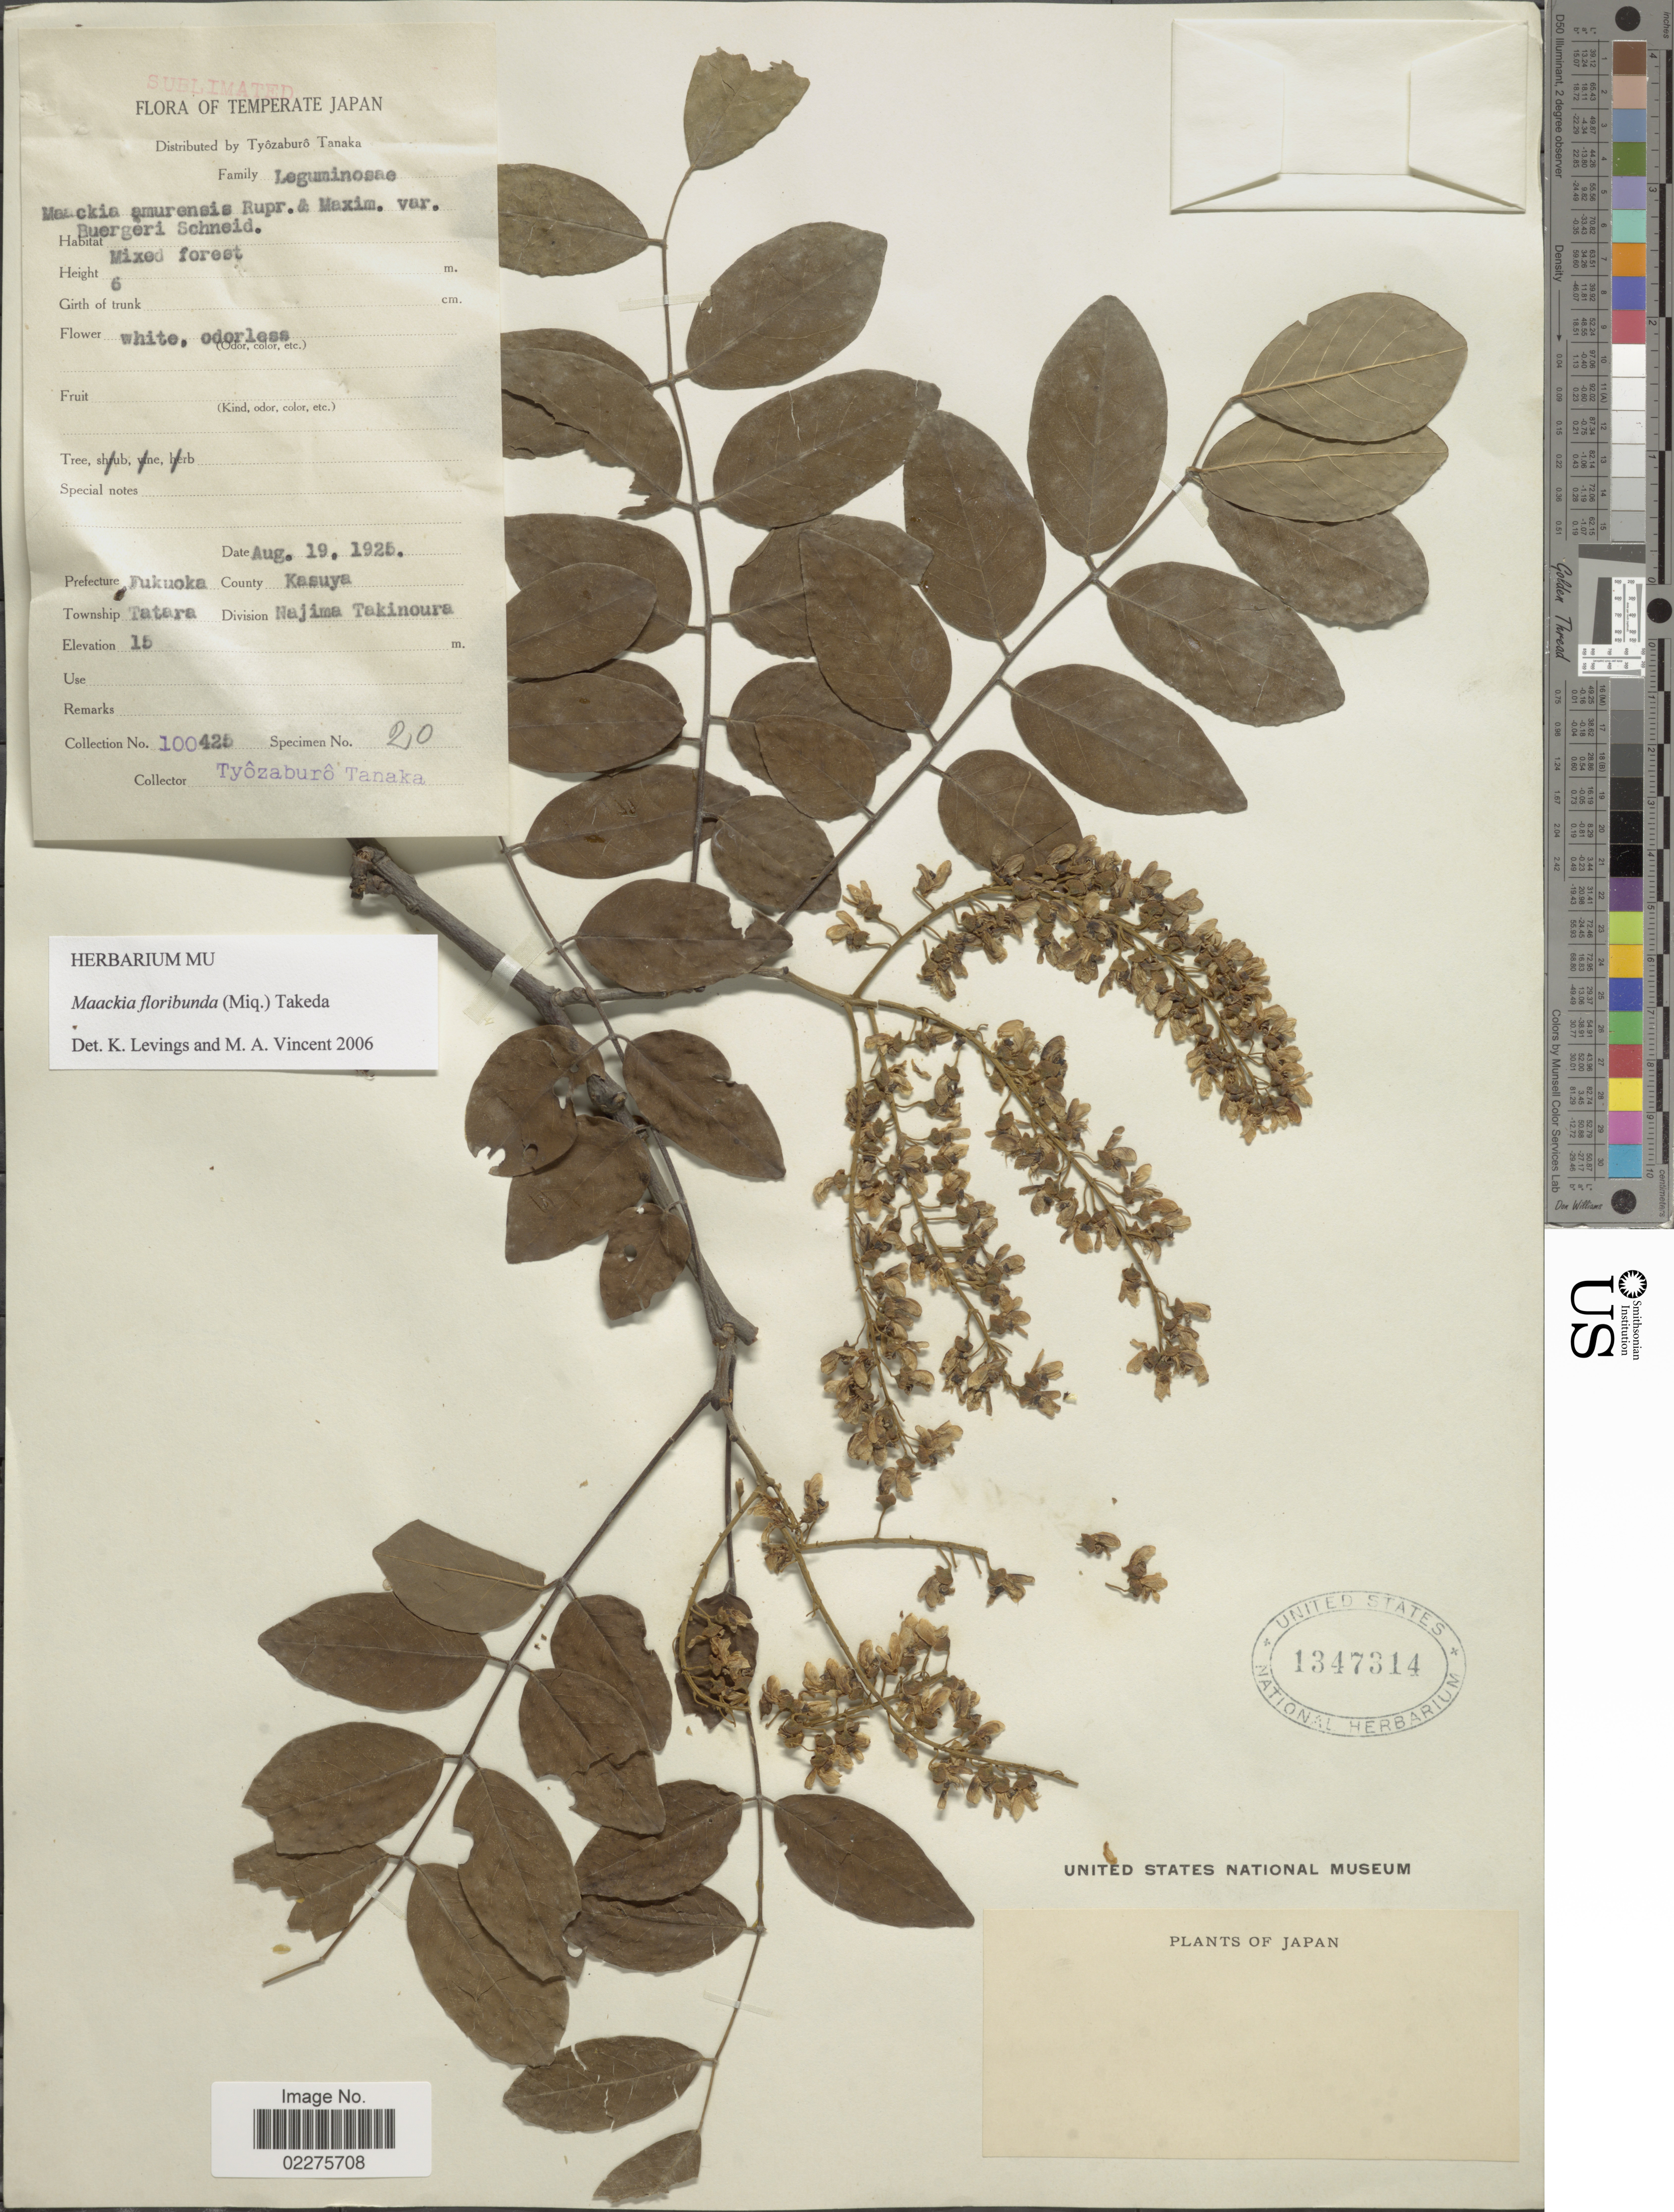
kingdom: Plantae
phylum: Tracheophyta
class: Magnoliopsida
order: Fabales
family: Fabaceae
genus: Maackia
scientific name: Maackia floribunda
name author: (Miq.) Takeda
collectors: T. Tanaka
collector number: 100425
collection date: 1925-08-19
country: Japan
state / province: Hukuoka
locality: Prefecture Fukuoka. County Kasuya. Township Tatara. Division Hajima Takinoura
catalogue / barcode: US 1347314